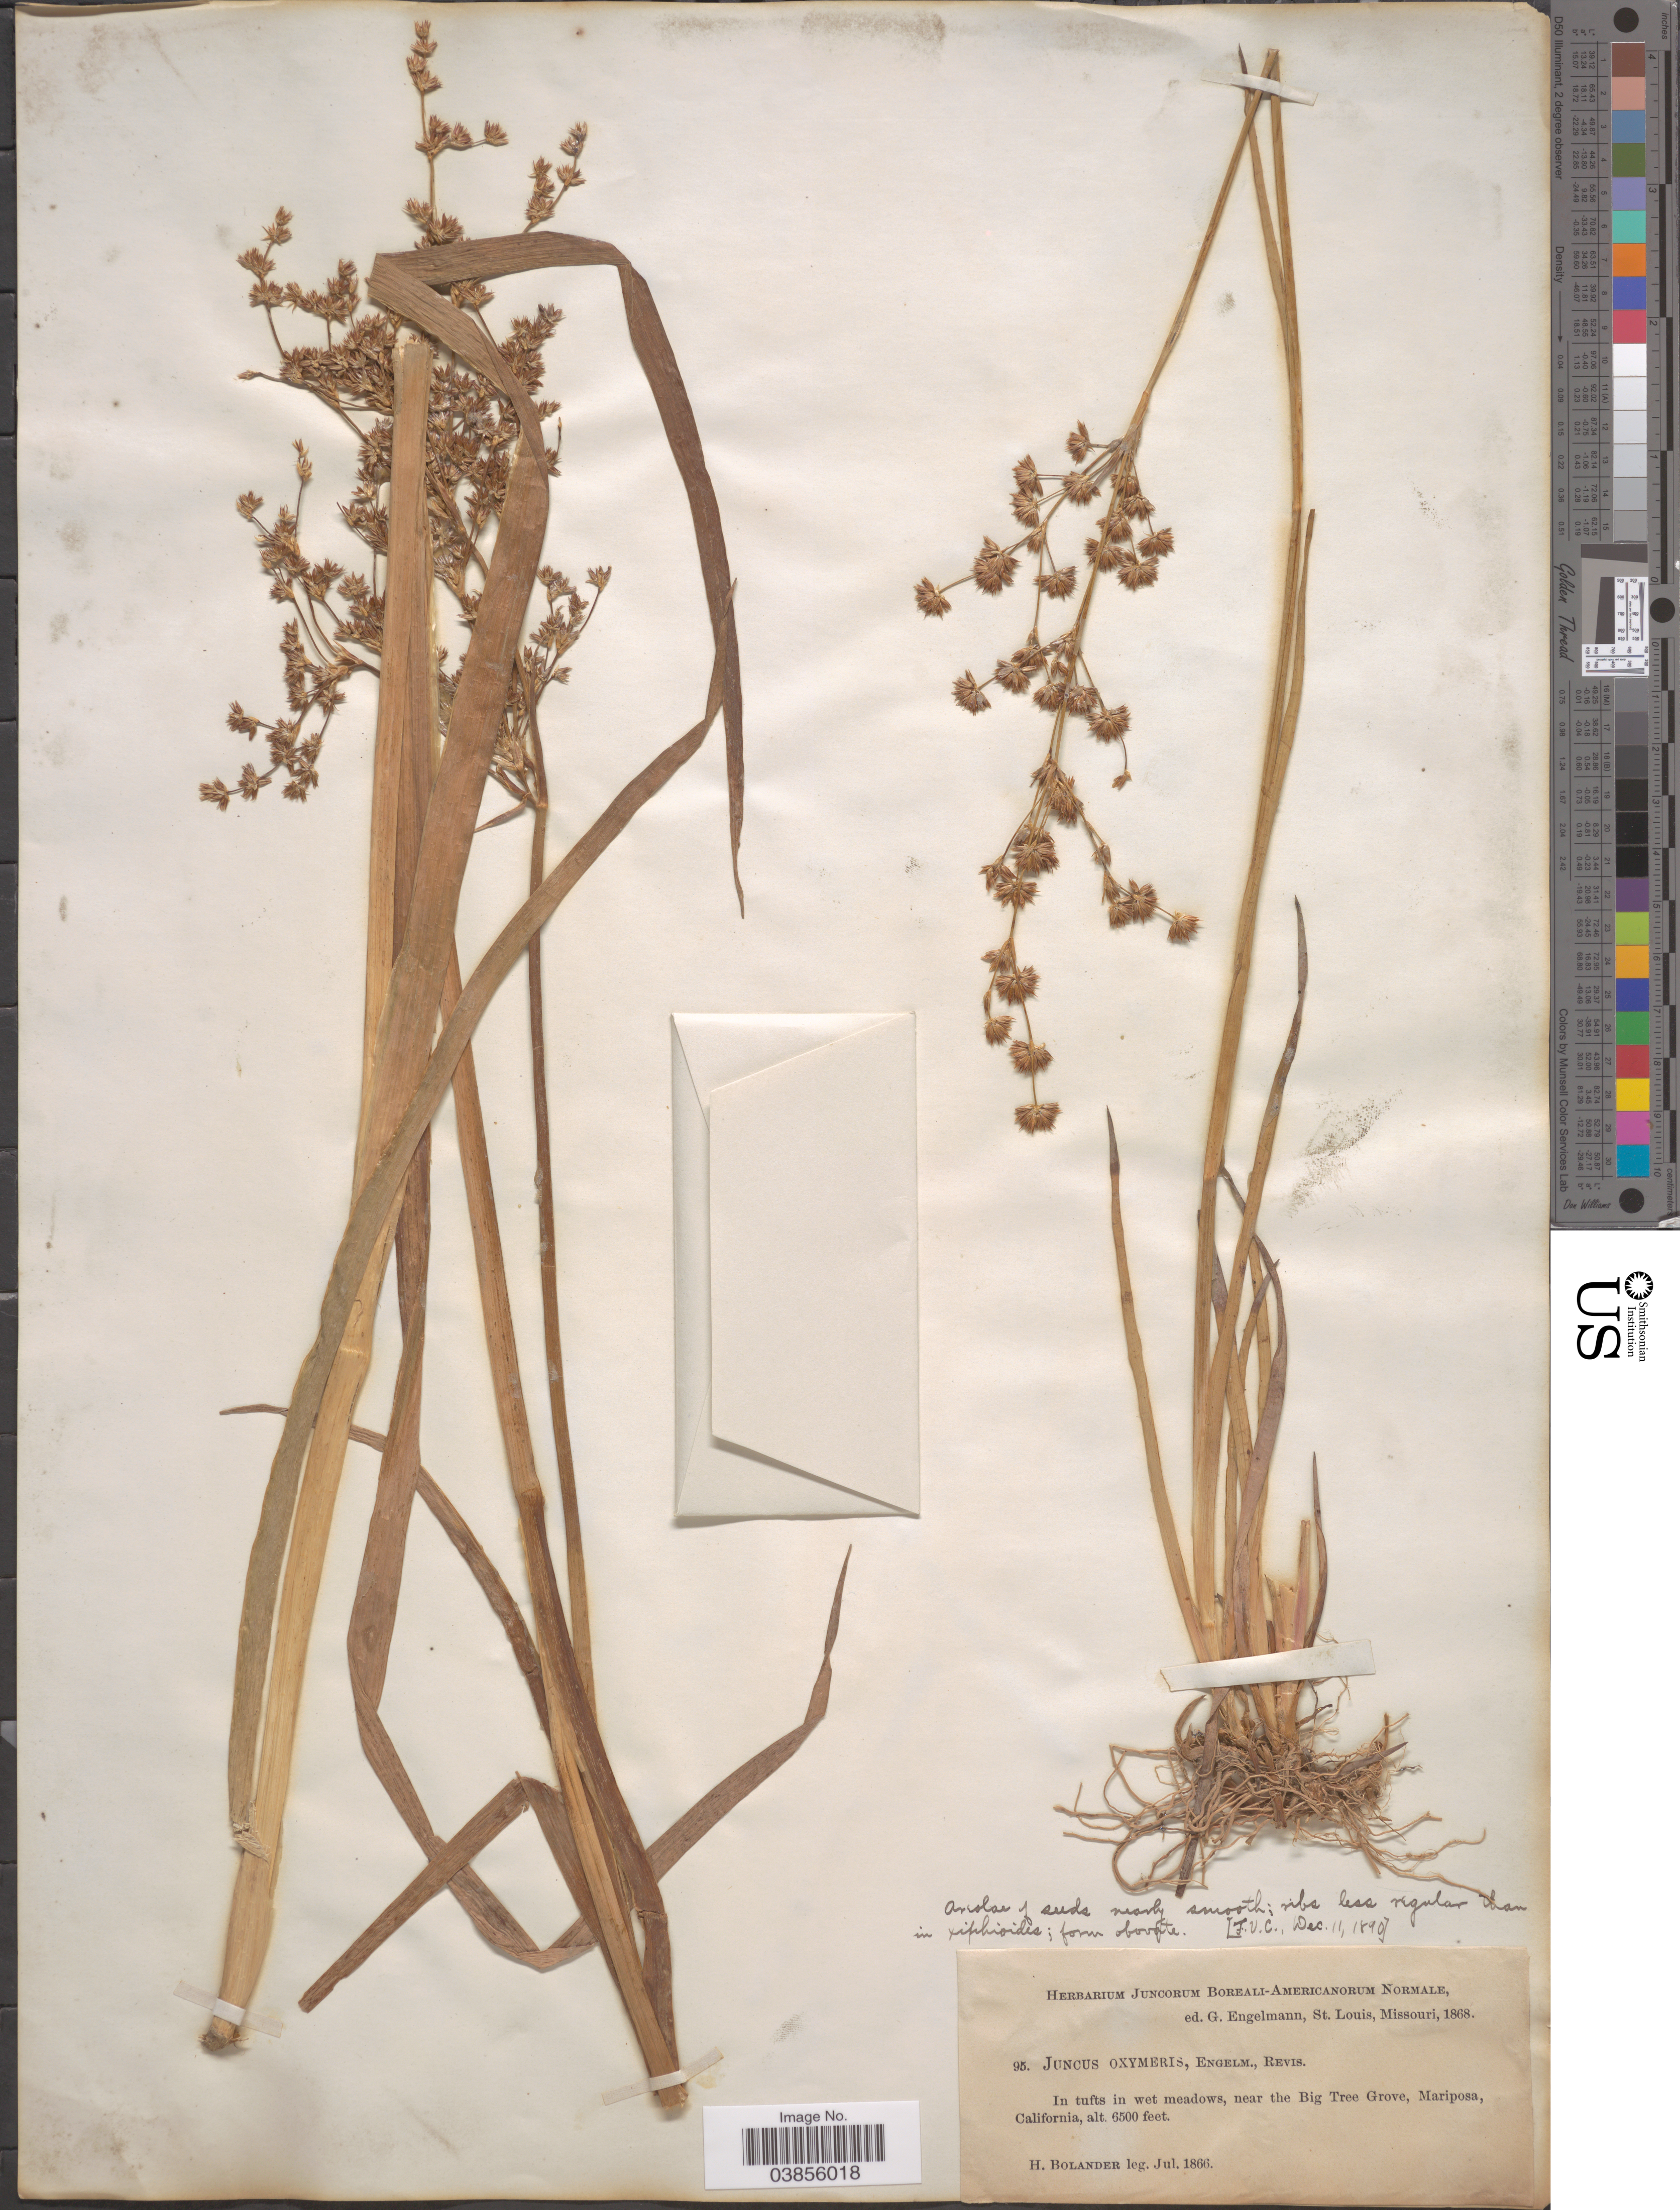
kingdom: Plantae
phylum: Tracheophyta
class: Liliopsida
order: Poales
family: Juncaceae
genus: Juncus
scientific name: Juncus oxymeris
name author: Engelm.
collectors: H. Bolander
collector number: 95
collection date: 1866-07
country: United States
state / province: California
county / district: Mariposa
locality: Near the Big Tree Grove, Mariposa.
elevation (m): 1981